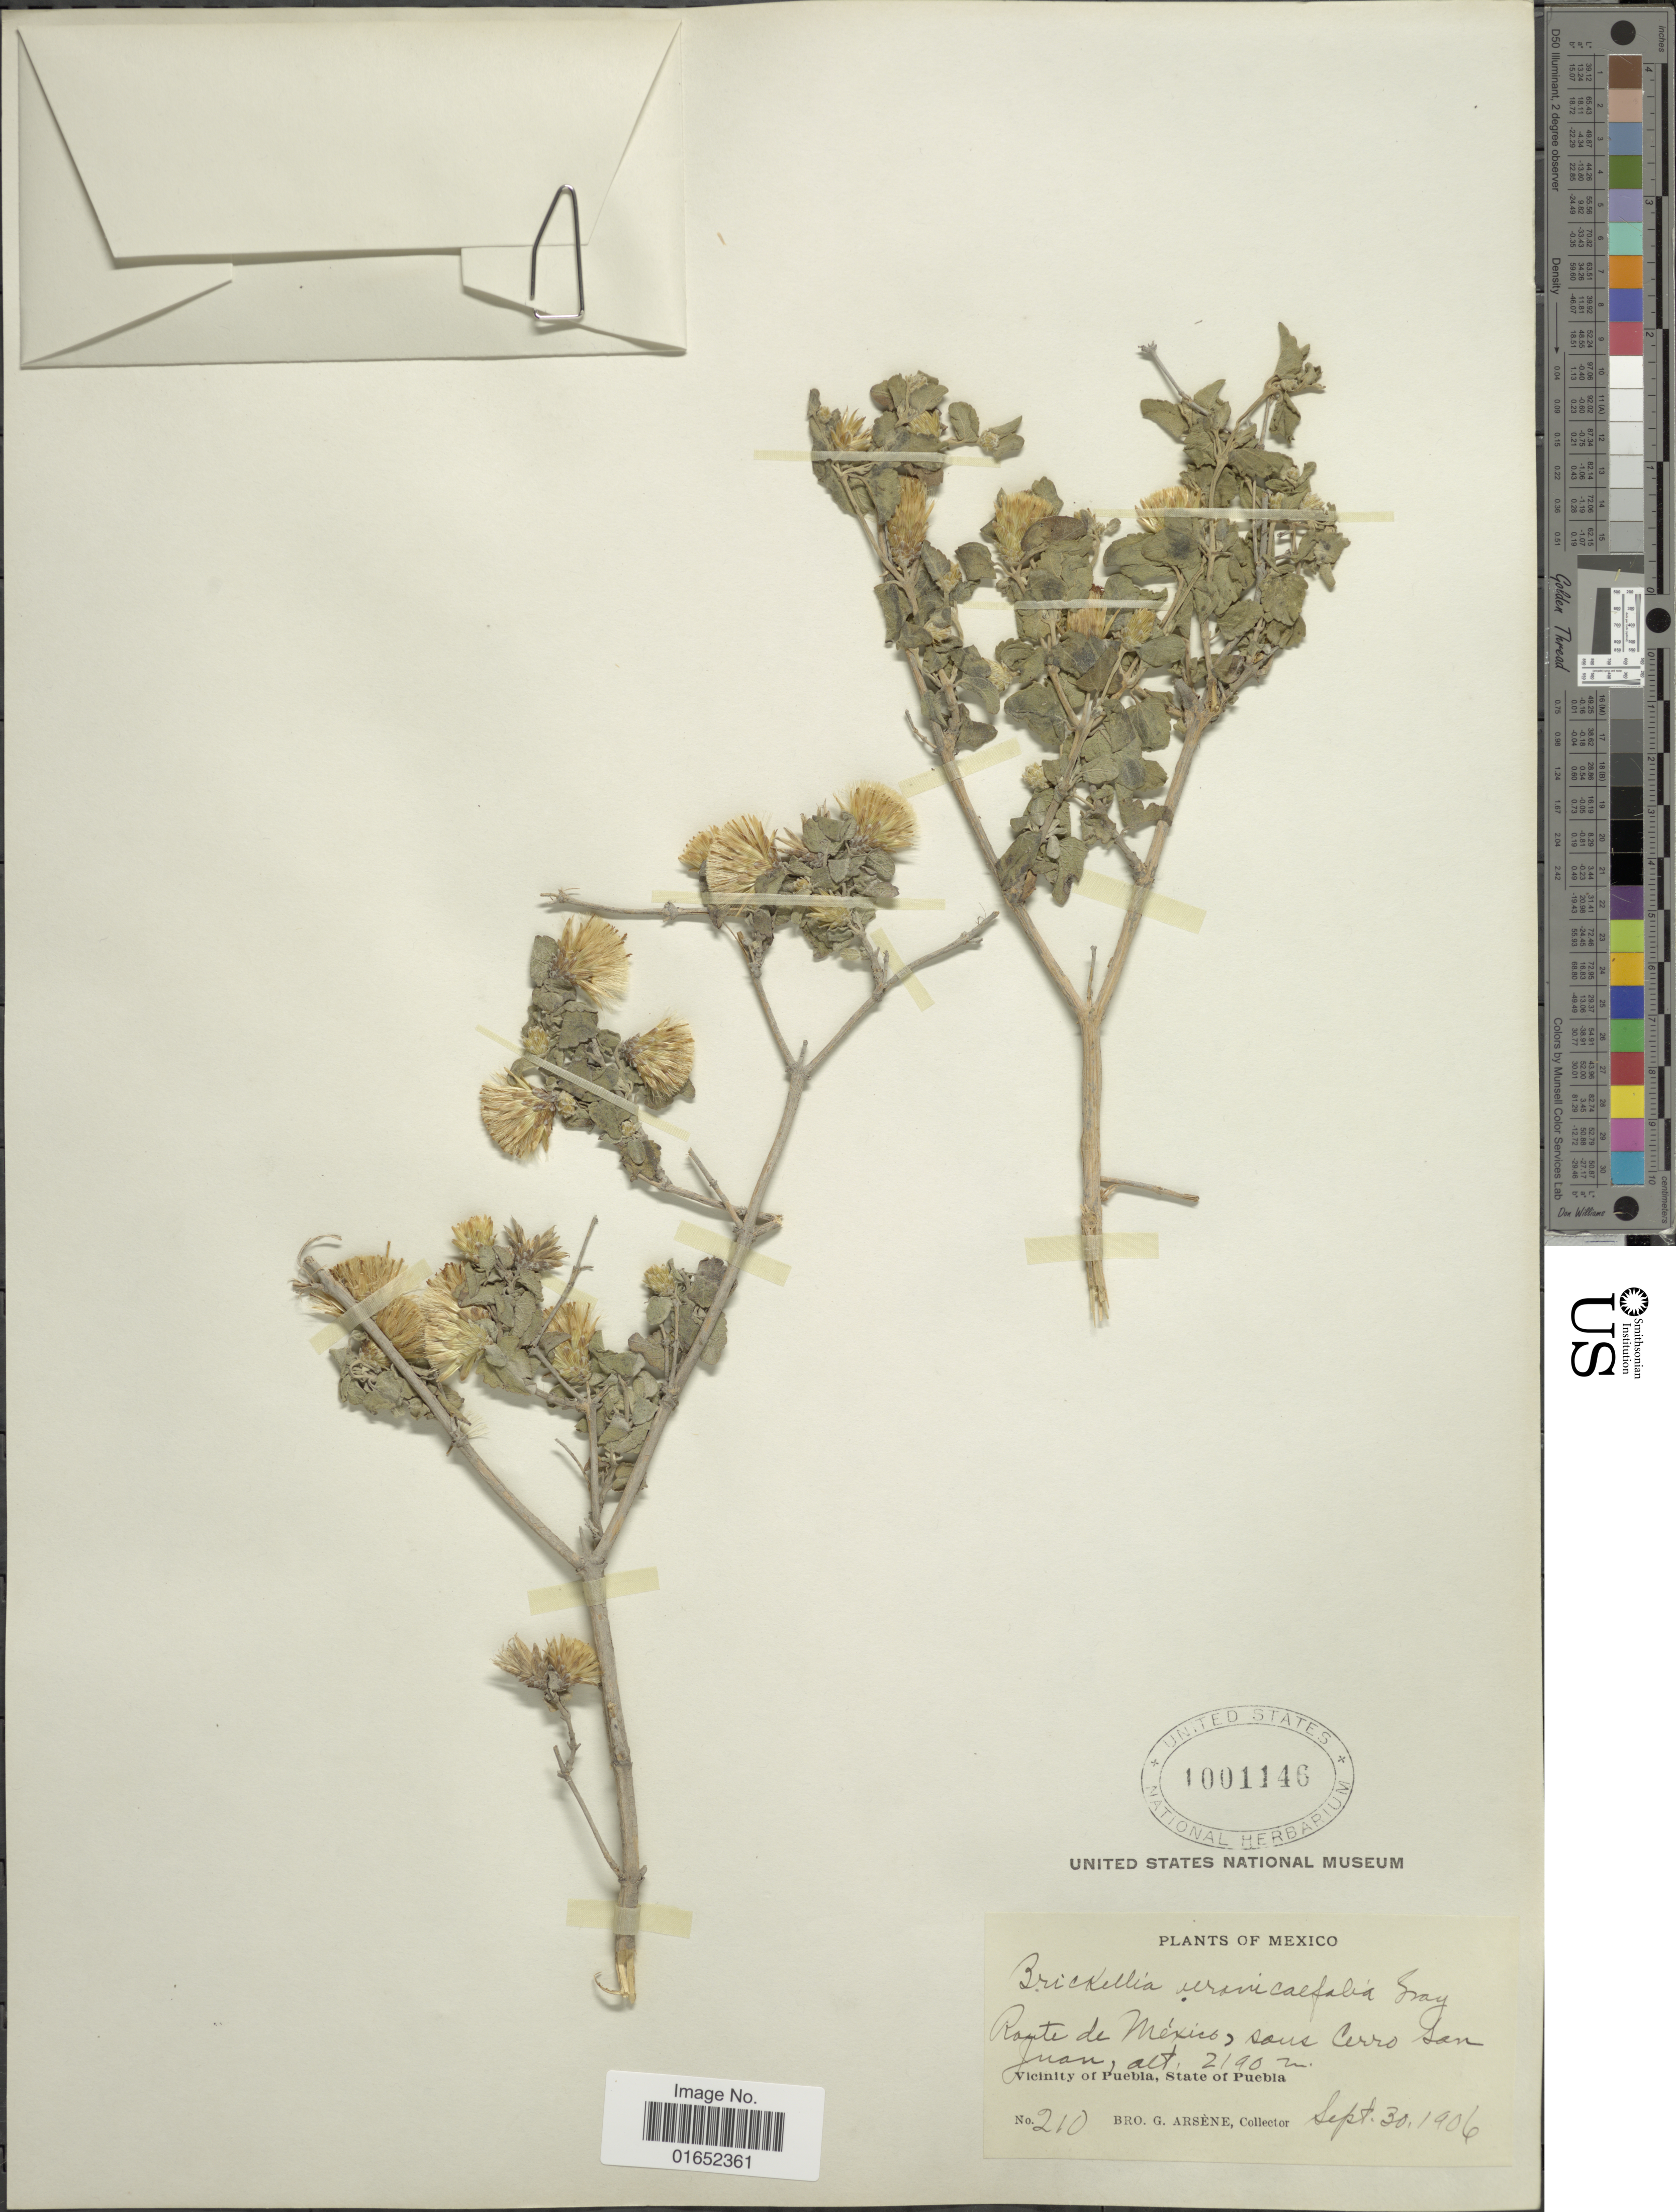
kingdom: Plantae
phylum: Tracheophyta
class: Magnoliopsida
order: Asterales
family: Asteraceae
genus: Brickellia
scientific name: Brickellia veronicaefolia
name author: (Kunth) A. Gray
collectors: Bro. G. Arsène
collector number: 210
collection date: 1906-09-30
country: Mexico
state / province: Puebla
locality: Route de México, sous Cerro San Juan, Vicinity of Puebla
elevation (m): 2190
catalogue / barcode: US 1001146